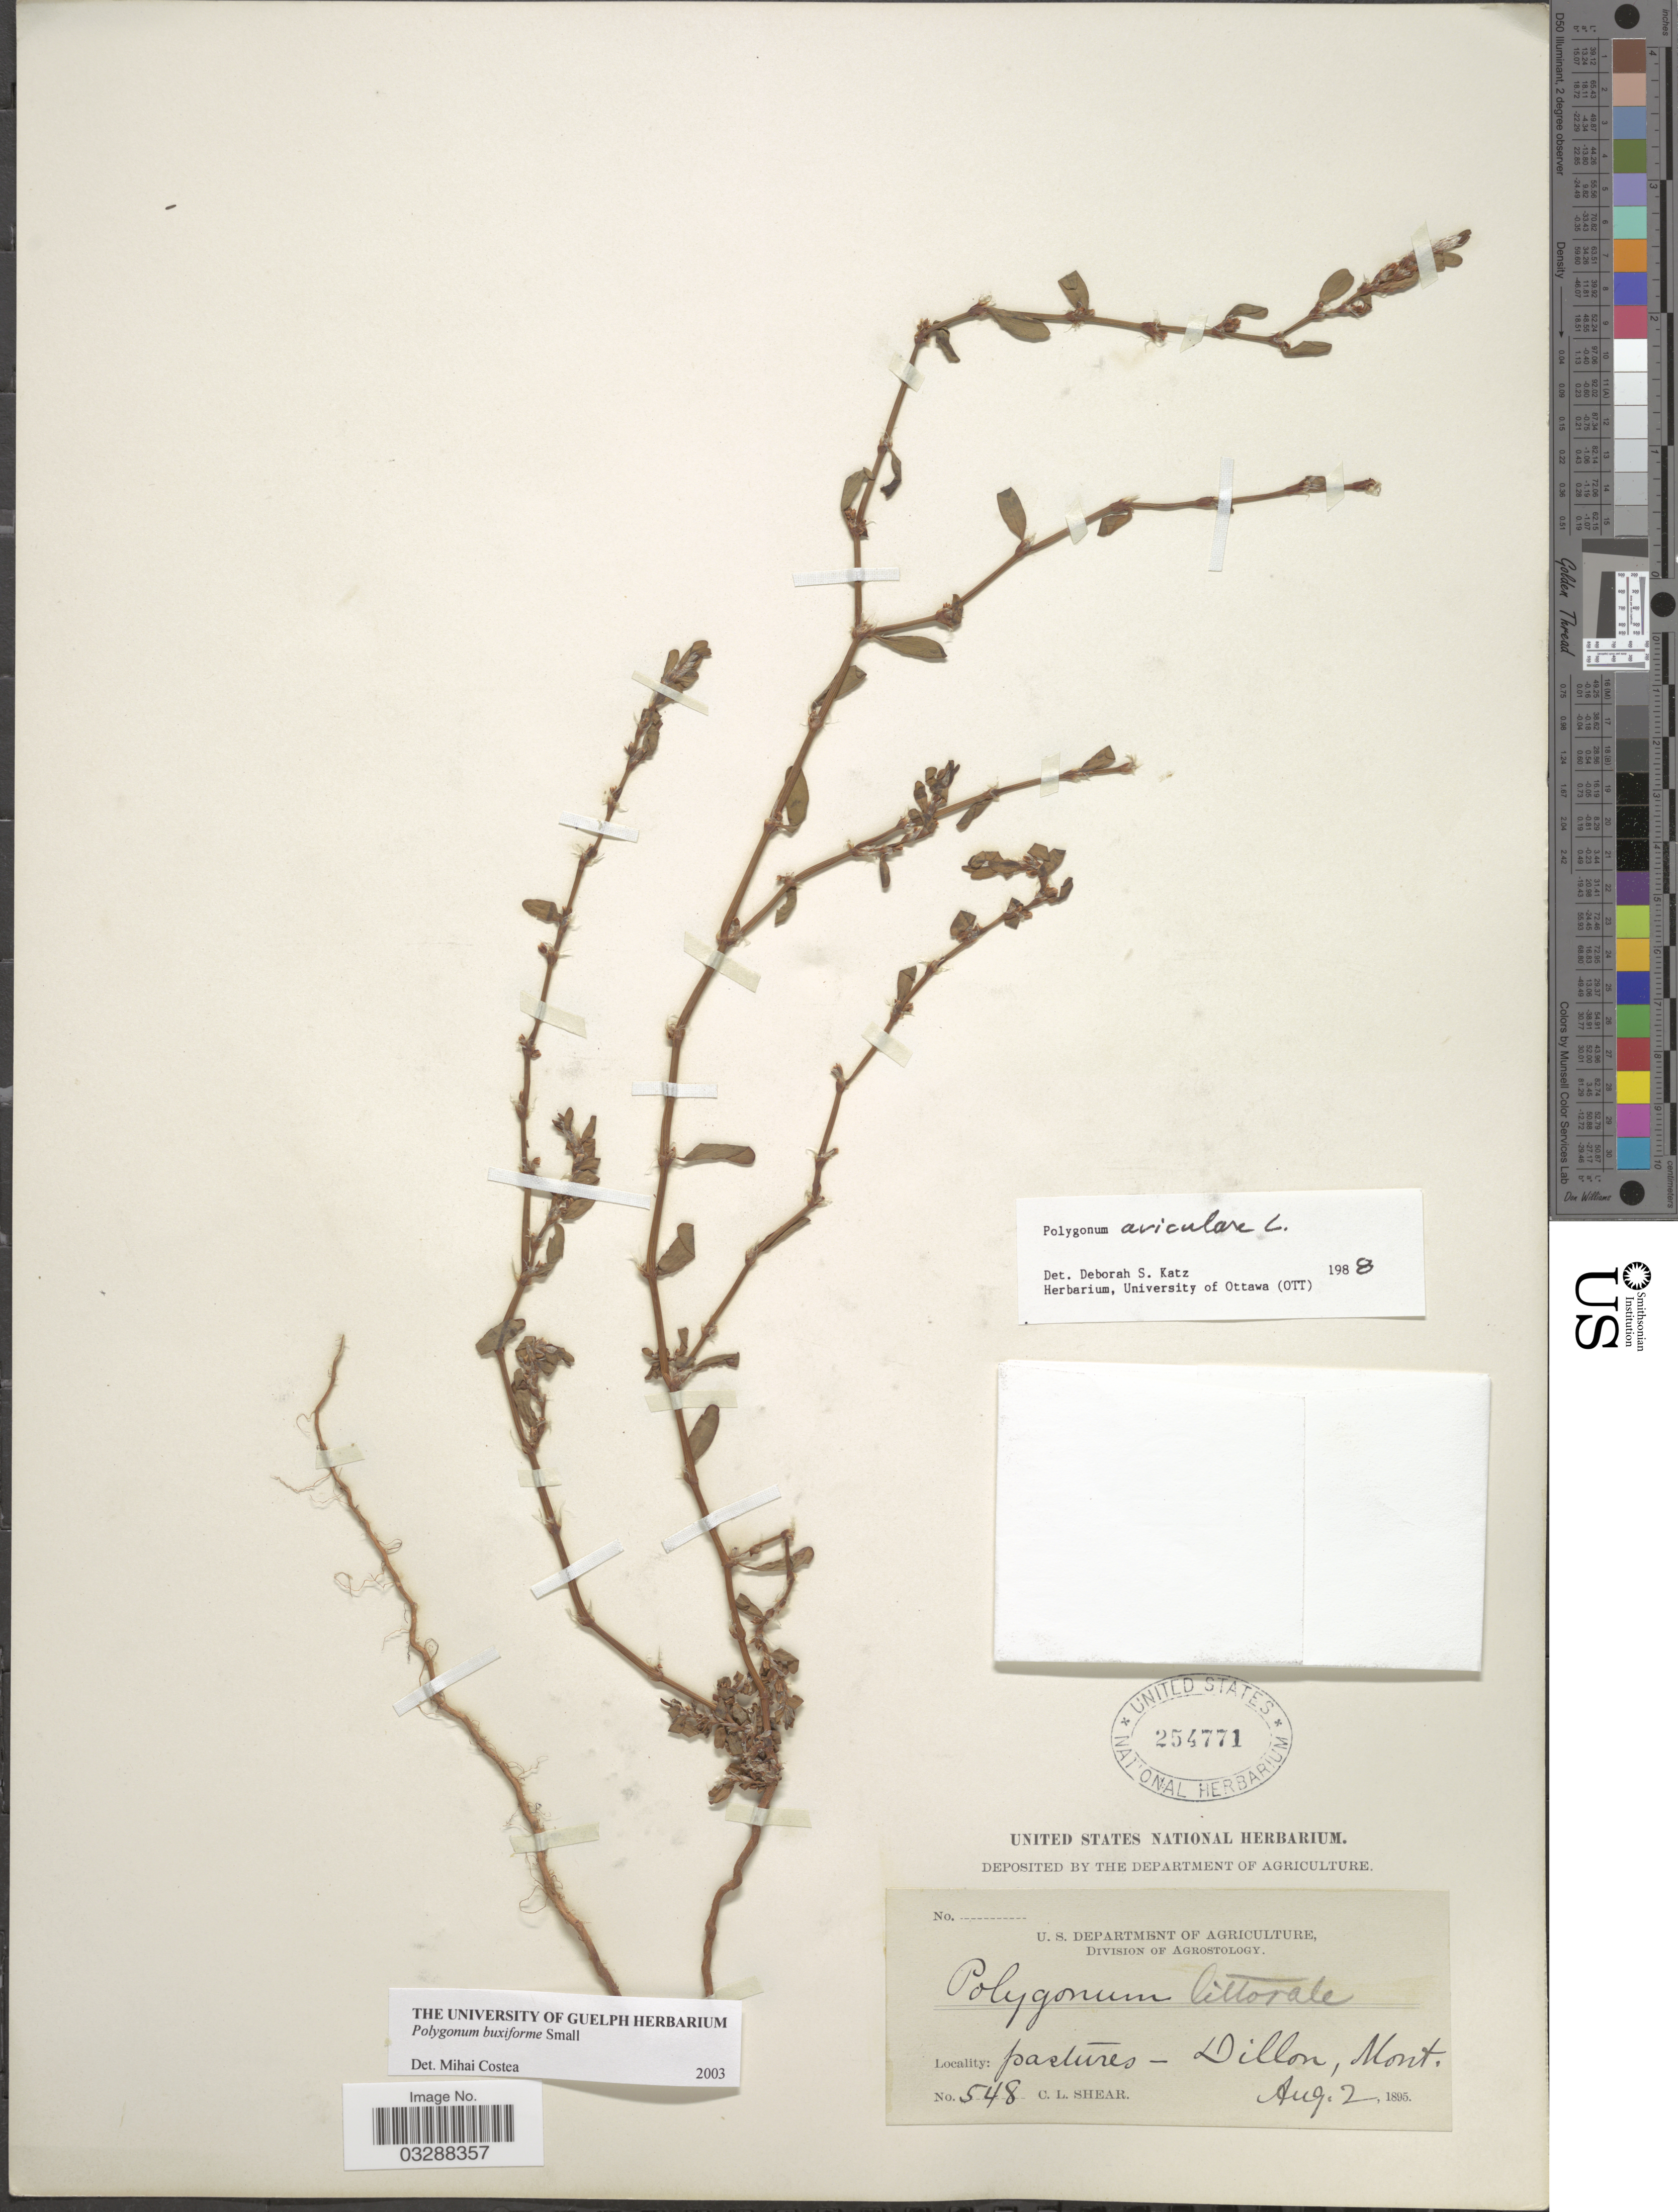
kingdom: Plantae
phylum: Tracheophyta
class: Magnoliopsida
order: Caryophyllales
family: Polygonaceae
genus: Polygonum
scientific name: Polygonum buxiforme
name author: Small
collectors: C. L. Shear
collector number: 548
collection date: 1895-08-02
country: United States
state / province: Montana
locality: Dillon.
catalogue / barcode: US 254771